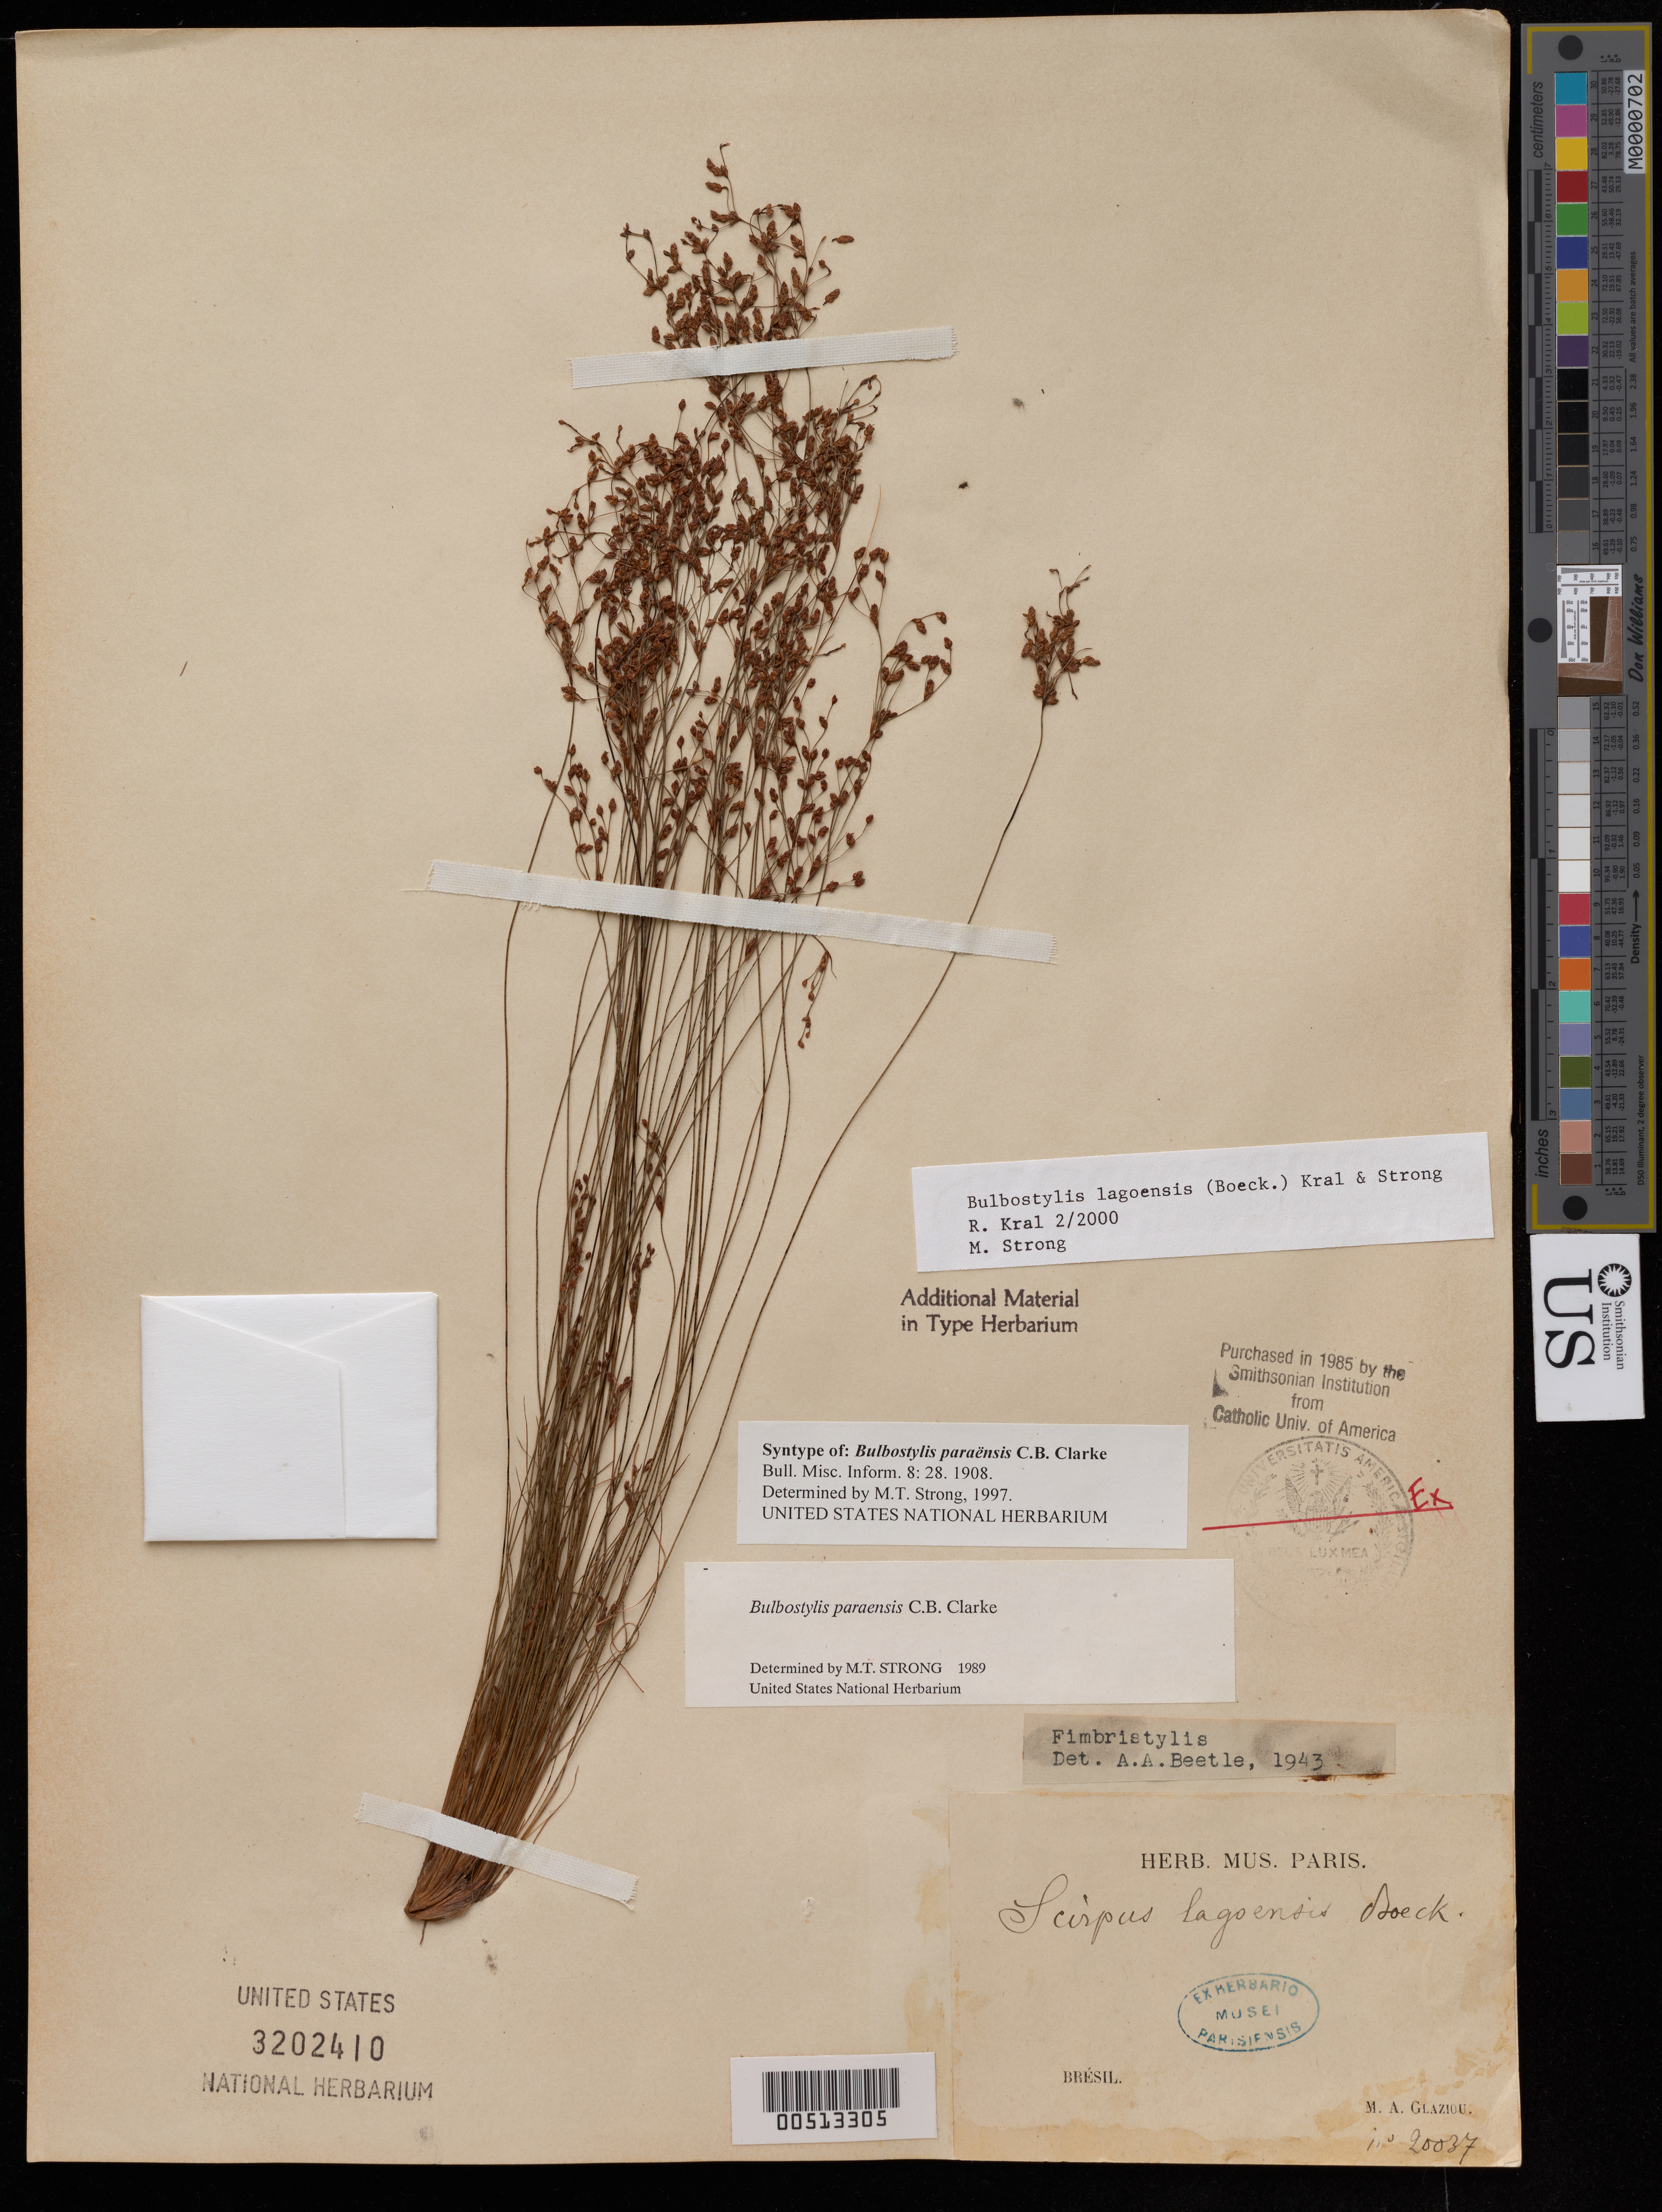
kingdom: Plantae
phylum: Tracheophyta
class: Liliopsida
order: Poales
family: Cyperaceae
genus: Bulbostylis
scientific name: Bulbostylis lagoensis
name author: (Boeckeler) Prata & M. G. López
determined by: Kral, R.; Strong, M. T.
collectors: A. F. M. Glaziou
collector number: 20037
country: Brazil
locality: sin loc.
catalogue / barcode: US 3202410